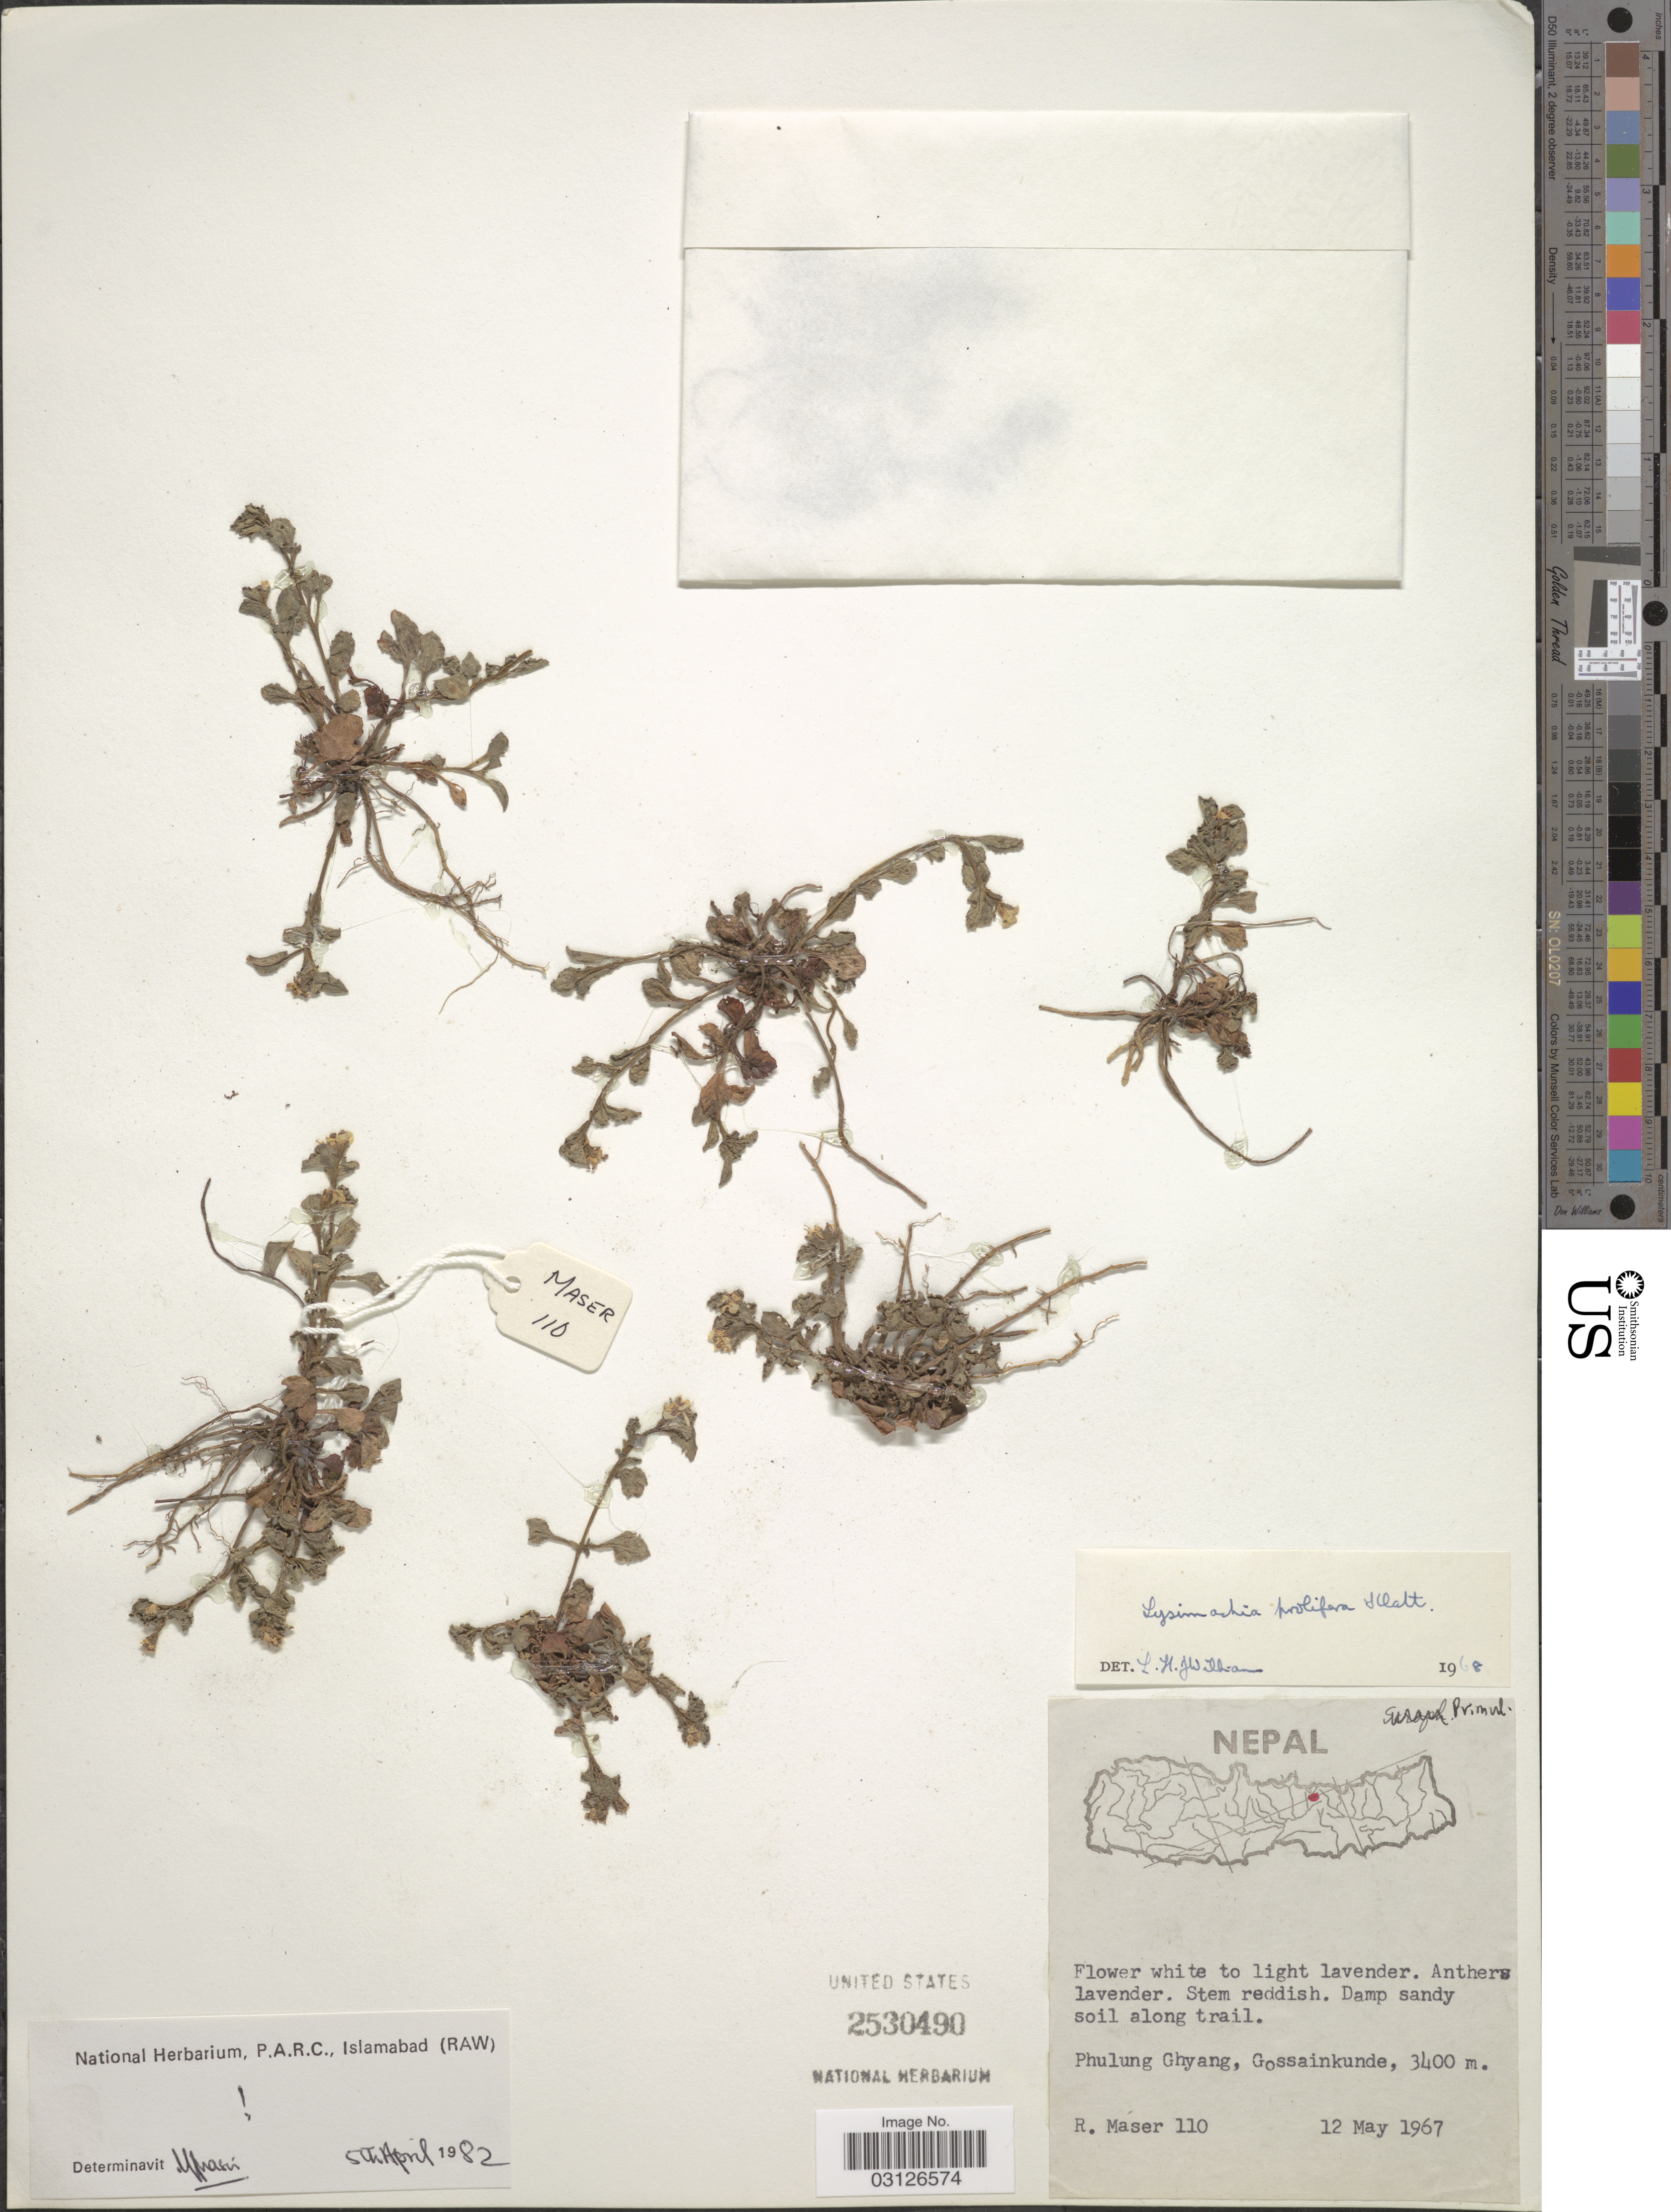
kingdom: Plantae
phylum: Tracheophyta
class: Magnoliopsida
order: Ericales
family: Primulaceae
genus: Lysimachia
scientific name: Lysimachia prolifera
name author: Klatt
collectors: R. Maser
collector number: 110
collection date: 1967-05-12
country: Nepal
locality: Phulung Ghyang, Gossainkunde.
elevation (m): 3400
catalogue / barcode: US 2530490